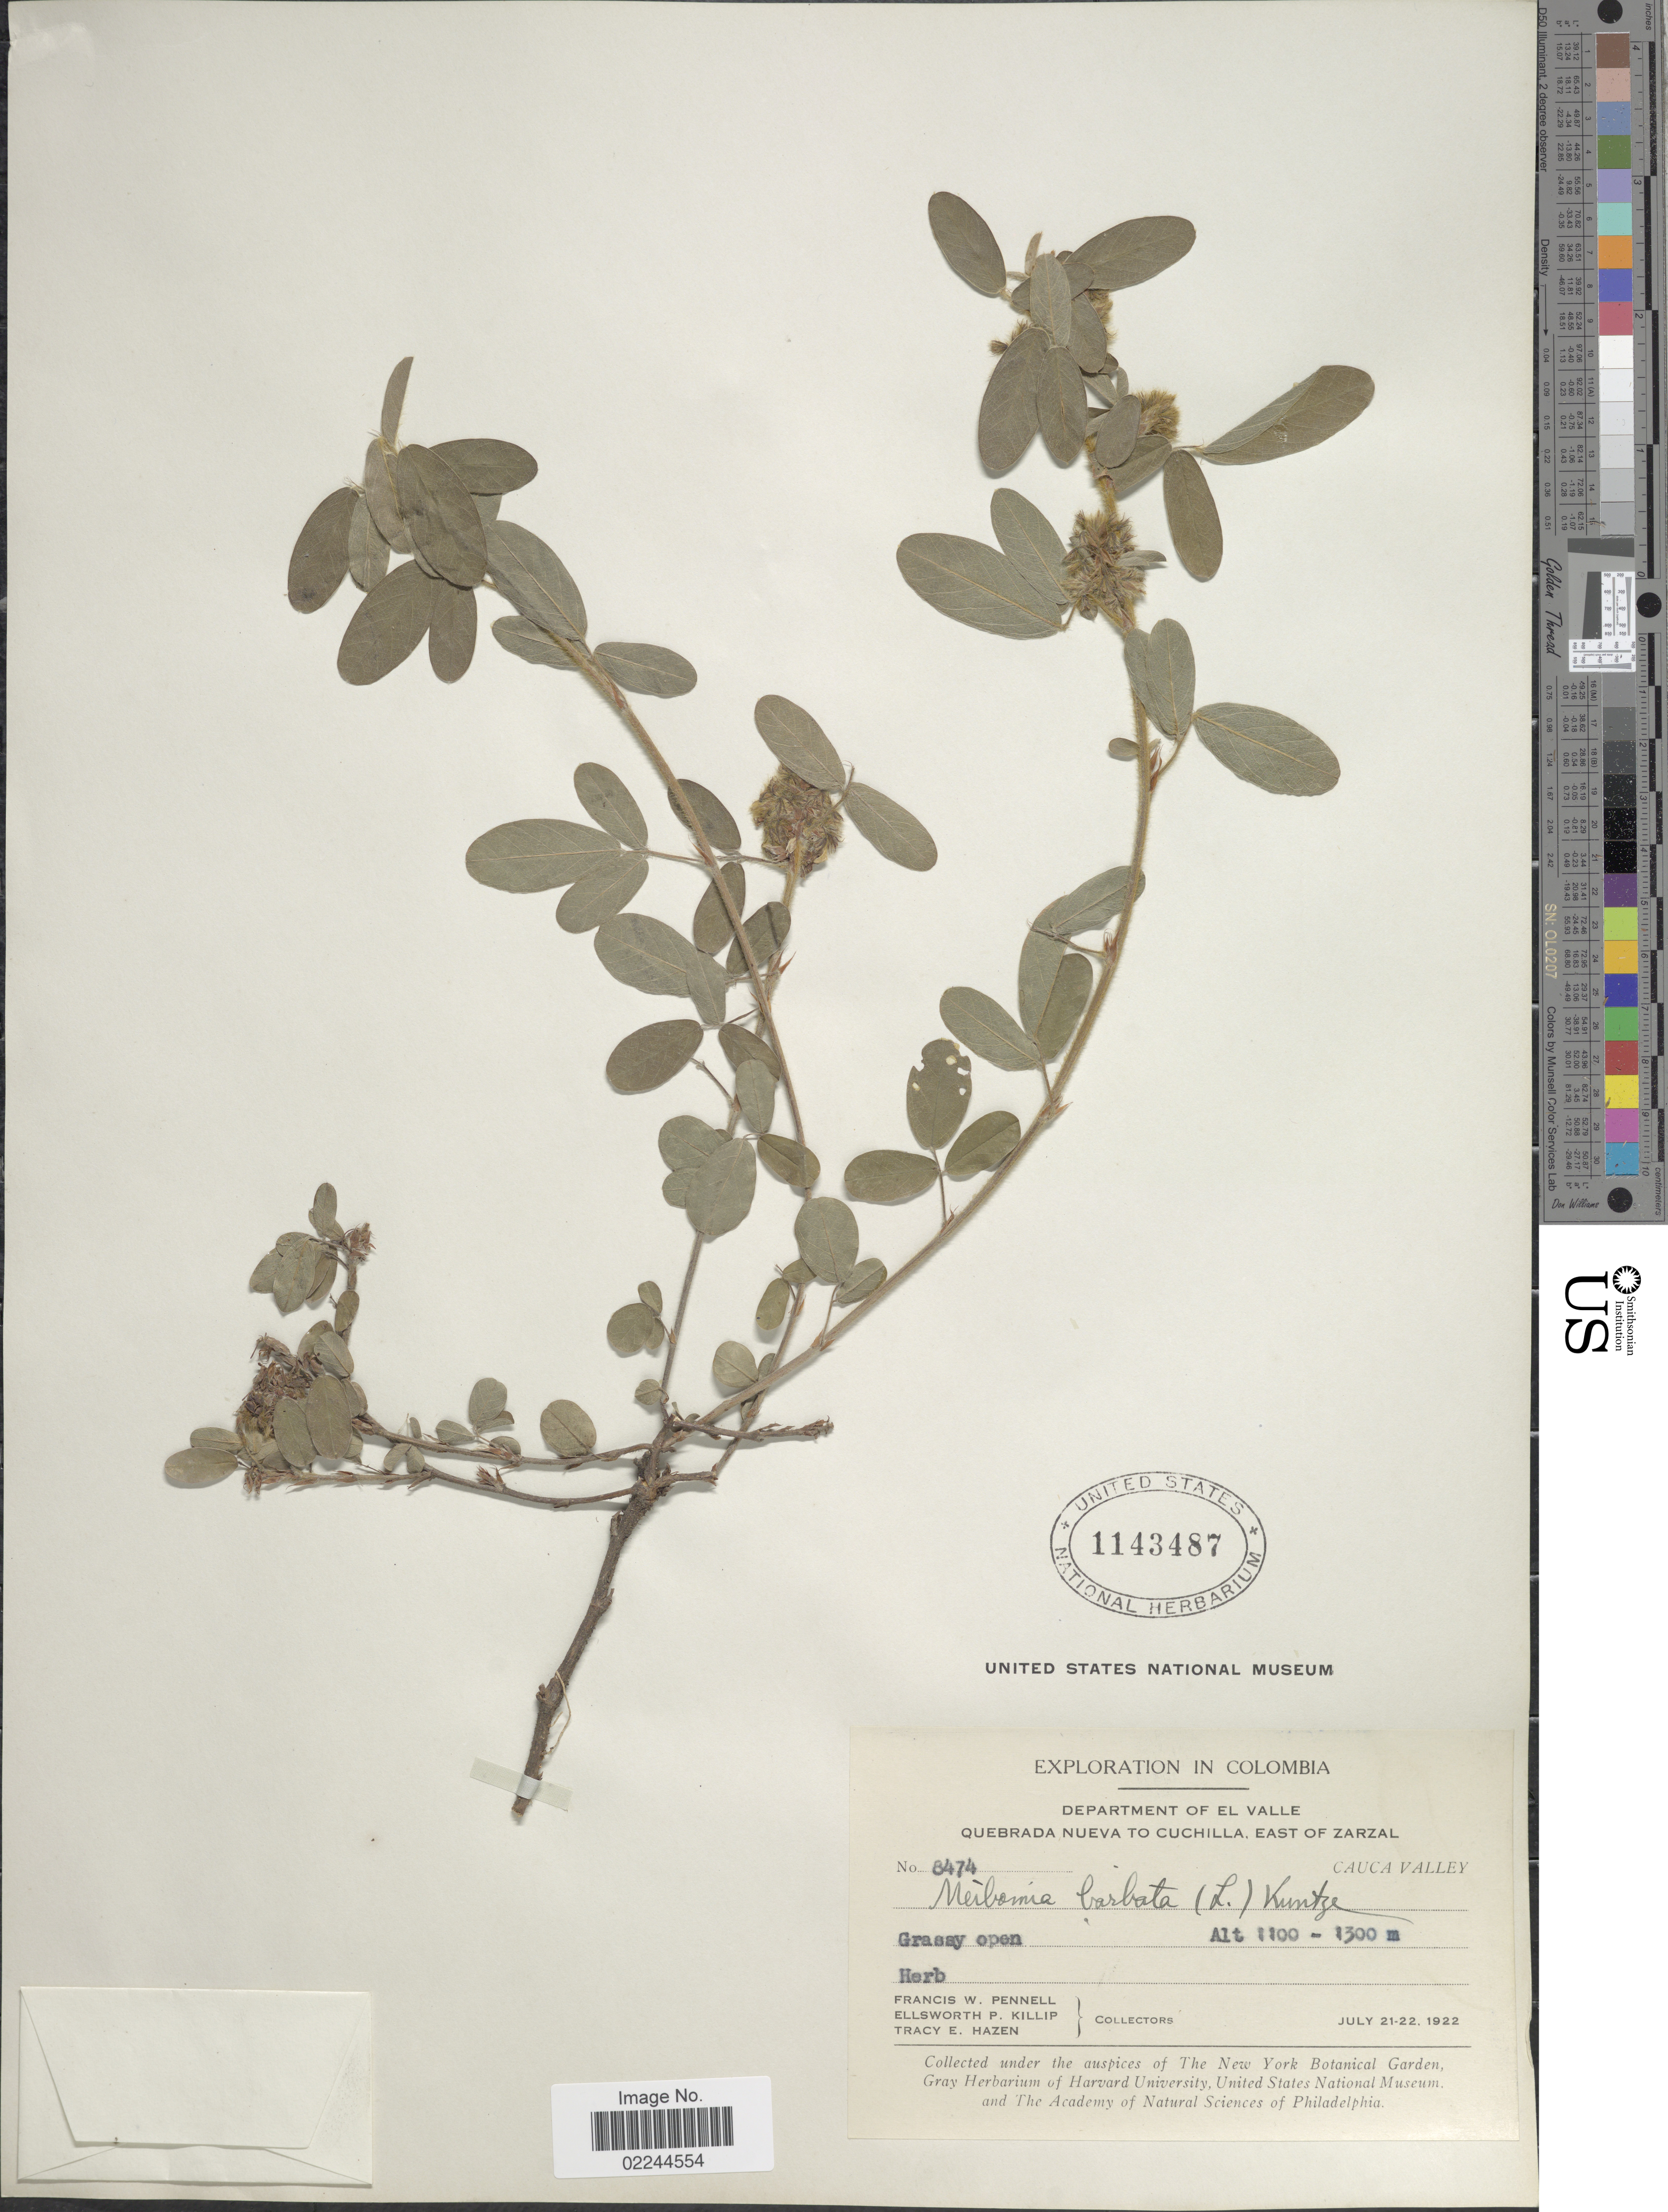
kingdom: Plantae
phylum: Tracheophyta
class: Magnoliopsida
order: Fabales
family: Fabaceae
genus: Grona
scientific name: Grona barbata var. barbata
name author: (L.) H. Ohashi & K. Ohashi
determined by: Strong, Mark T., (BOT), Smithsonian Institution - National Museum of Natural History (UNITED STATES)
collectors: F. W. Pennell, E. P. Killip & T. E. Hazen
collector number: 8474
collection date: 1922-07-21/1922-07-22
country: Colombia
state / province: Valle del Cauca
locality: Department of El Valle. Quebrada Nueva to Cuchilla, East of Zarzal. Cauca Valley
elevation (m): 1100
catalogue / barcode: US 1143487